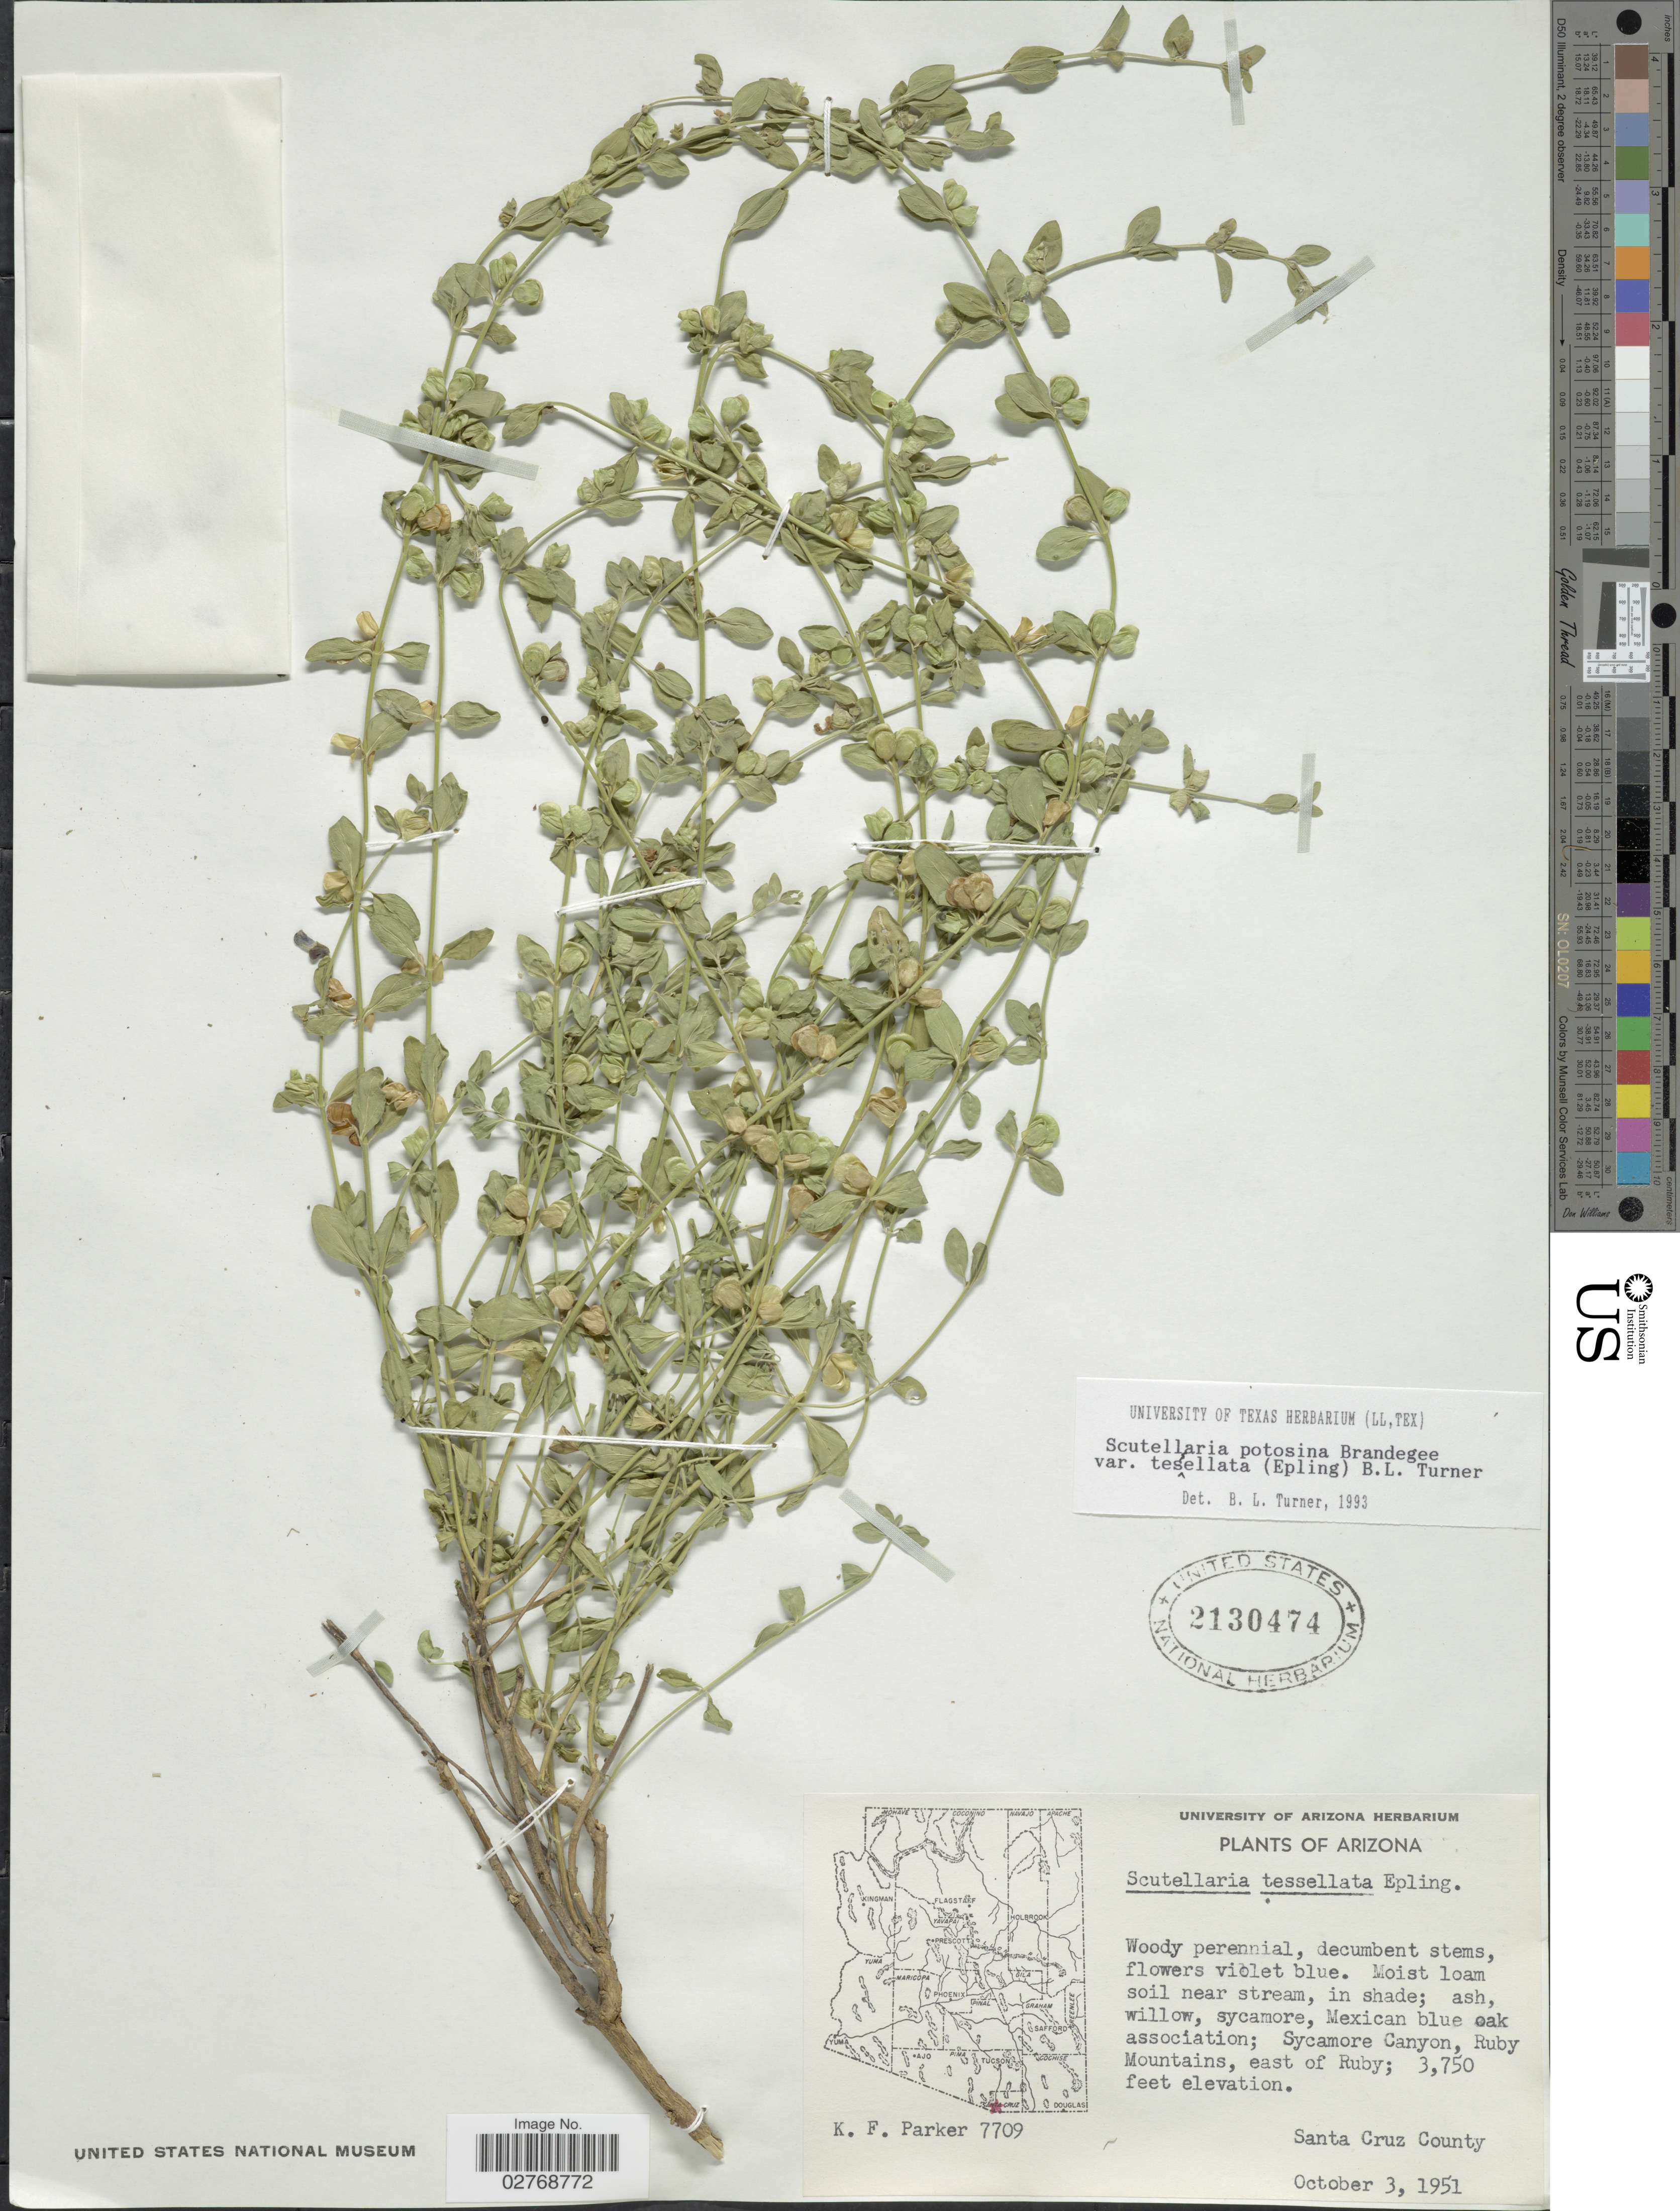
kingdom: Plantae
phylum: Tracheophyta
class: Magnoliopsida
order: Lamiales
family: Lamiaceae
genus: Scutellaria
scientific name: Scutellaria potosina var. tessellata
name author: Brandegee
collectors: K. F. Parker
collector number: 7709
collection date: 1951-10-03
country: United States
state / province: Arizona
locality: Sycamore Canyon, Ruby Mountains, east of Ruby. Santa Cruz County.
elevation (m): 1143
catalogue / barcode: US 2130474